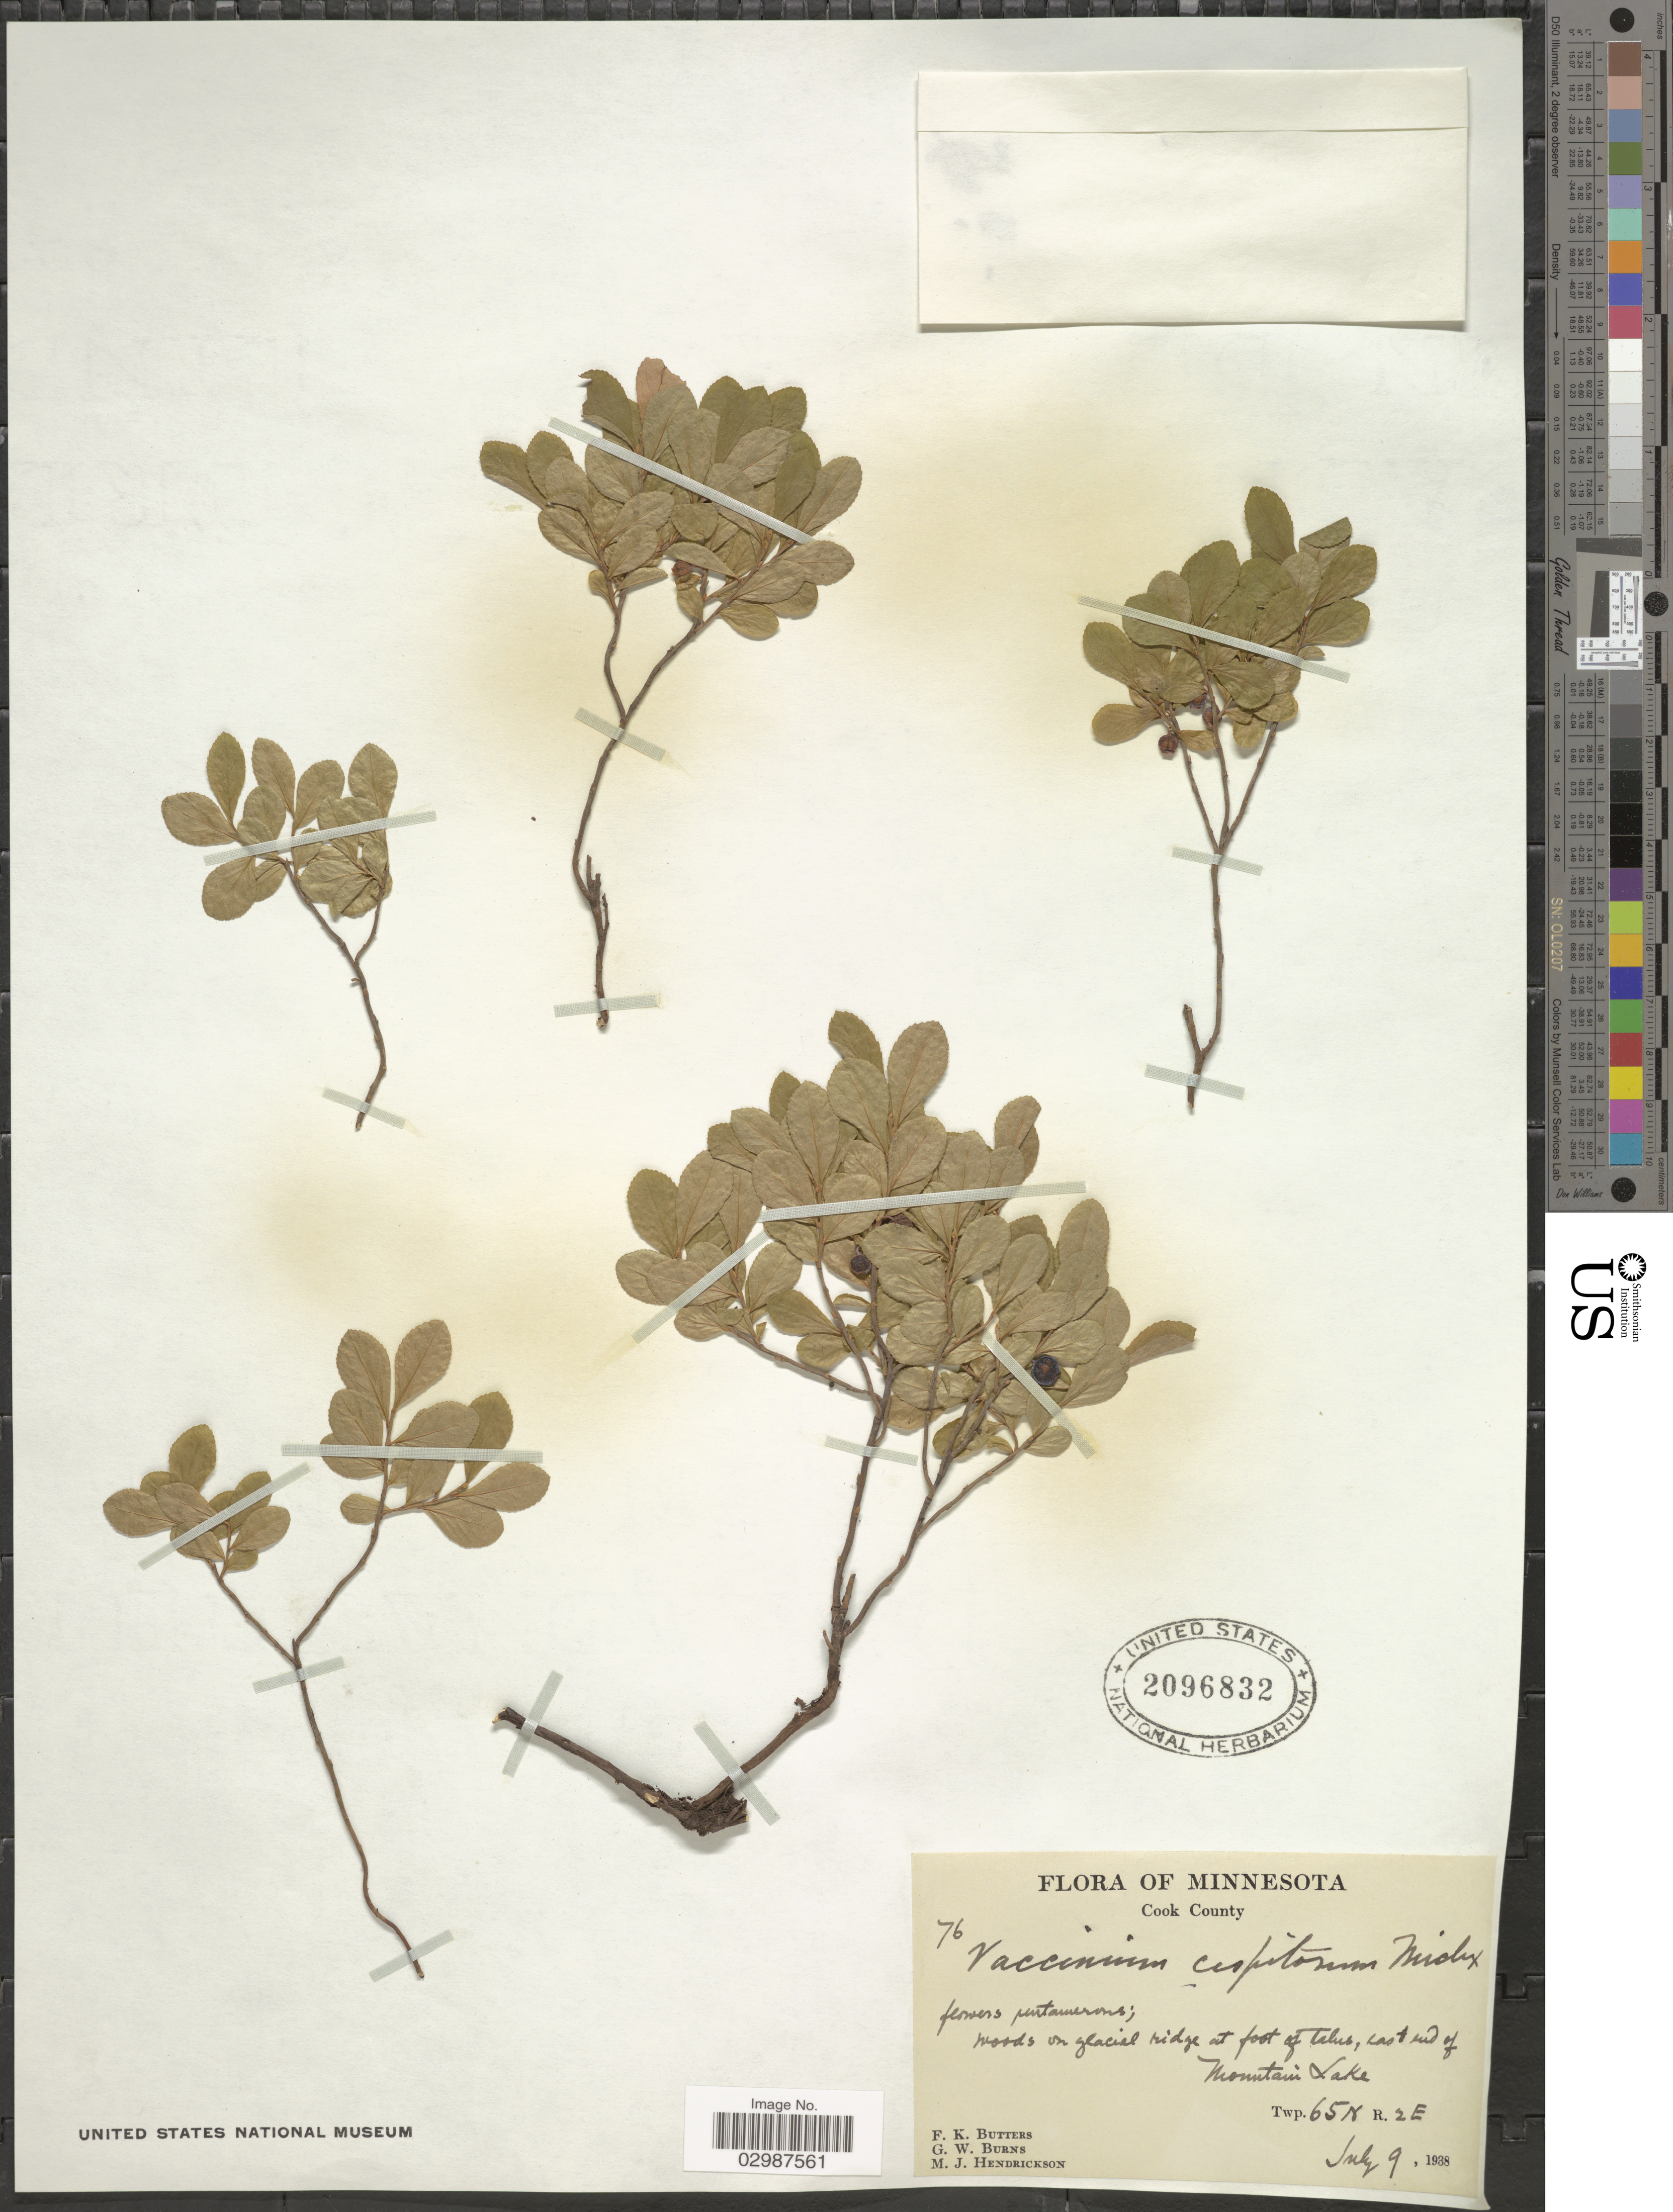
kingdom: Plantae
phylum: Tracheophyta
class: Magnoliopsida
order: Ericales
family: Ericaceae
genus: Vaccinium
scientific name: Vaccinium caespitosum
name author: Michx.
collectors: F. K. Butters, G. Burns & M. Hendrickson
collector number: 76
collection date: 1938-07-09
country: United States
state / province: Minnesota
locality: Cook county. Last end of Mountain Lake. Twp. 65N R2E.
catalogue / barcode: US 2096832